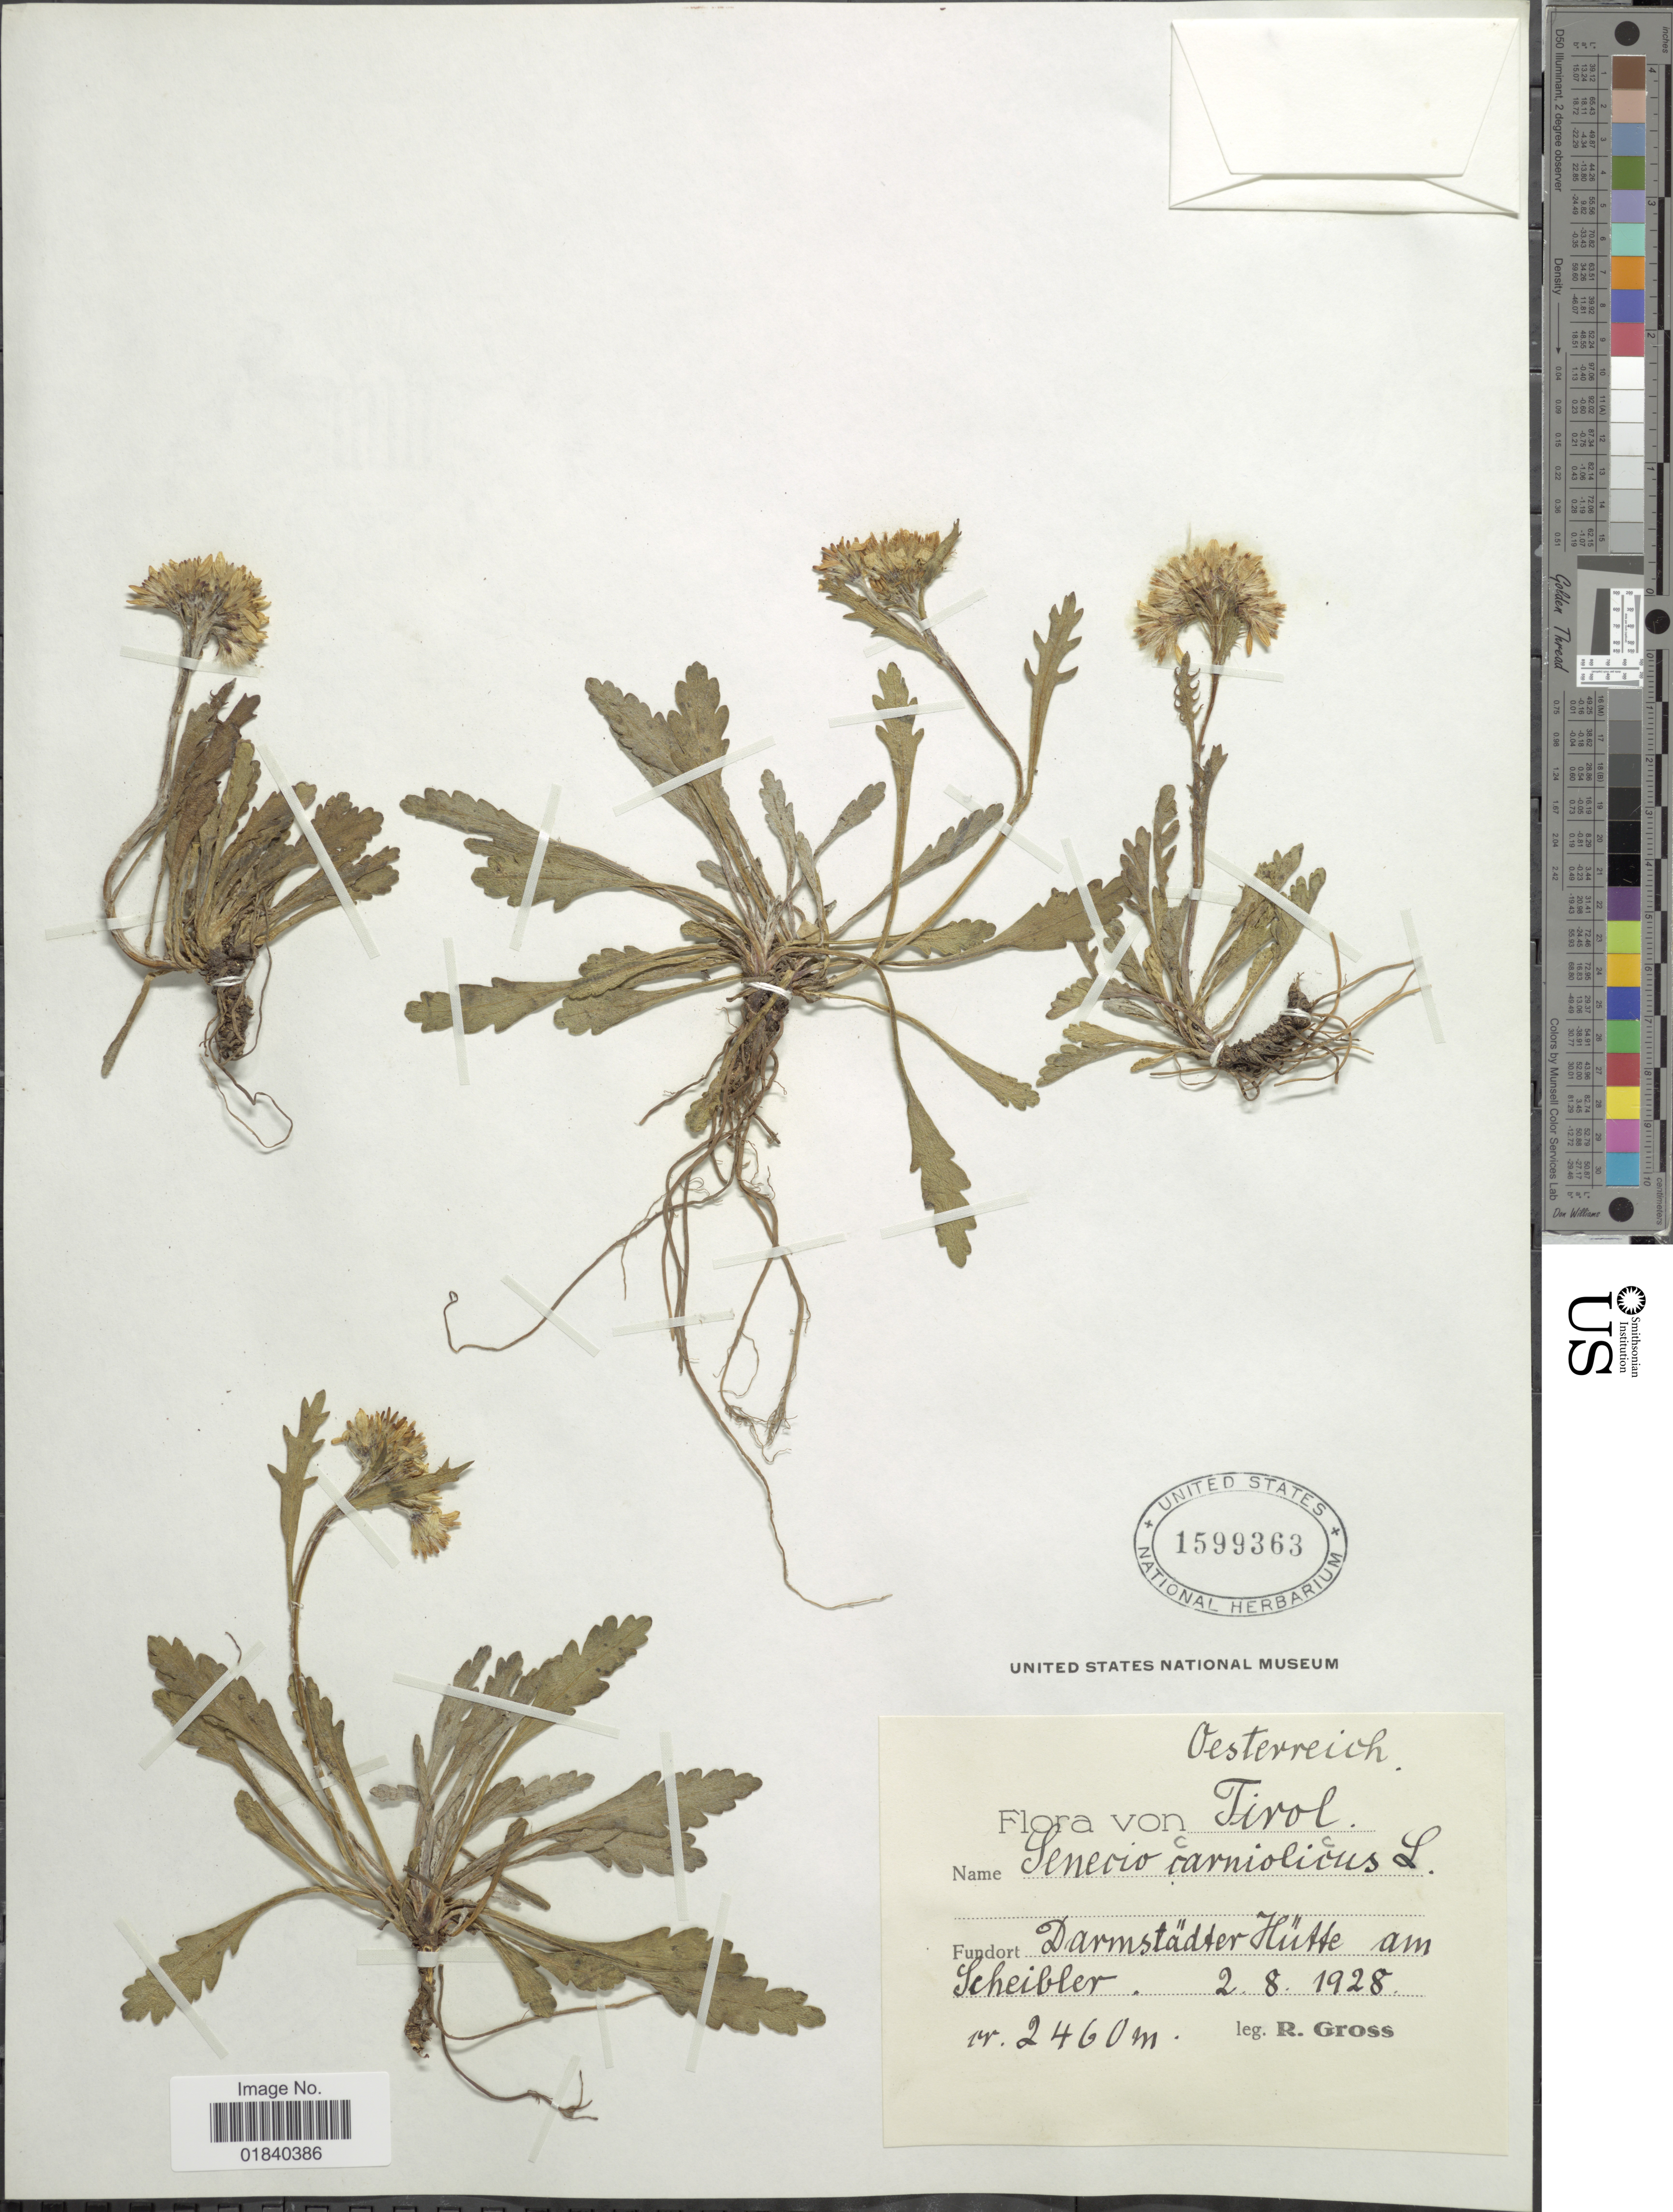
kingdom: Plantae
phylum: Tracheophyta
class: Magnoliopsida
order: Asterales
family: Asteraceae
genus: Jacobaea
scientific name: Jacobaea incana subsp. carniolica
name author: (Willd.) B. Nord. & Greuter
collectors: R. Gross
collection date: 1928-08-02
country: Austria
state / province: Tirol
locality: Tirol. Oesterreich. Fundort Darmstadter Hutte am Scheibler.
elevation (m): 2460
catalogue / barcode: US 1599363